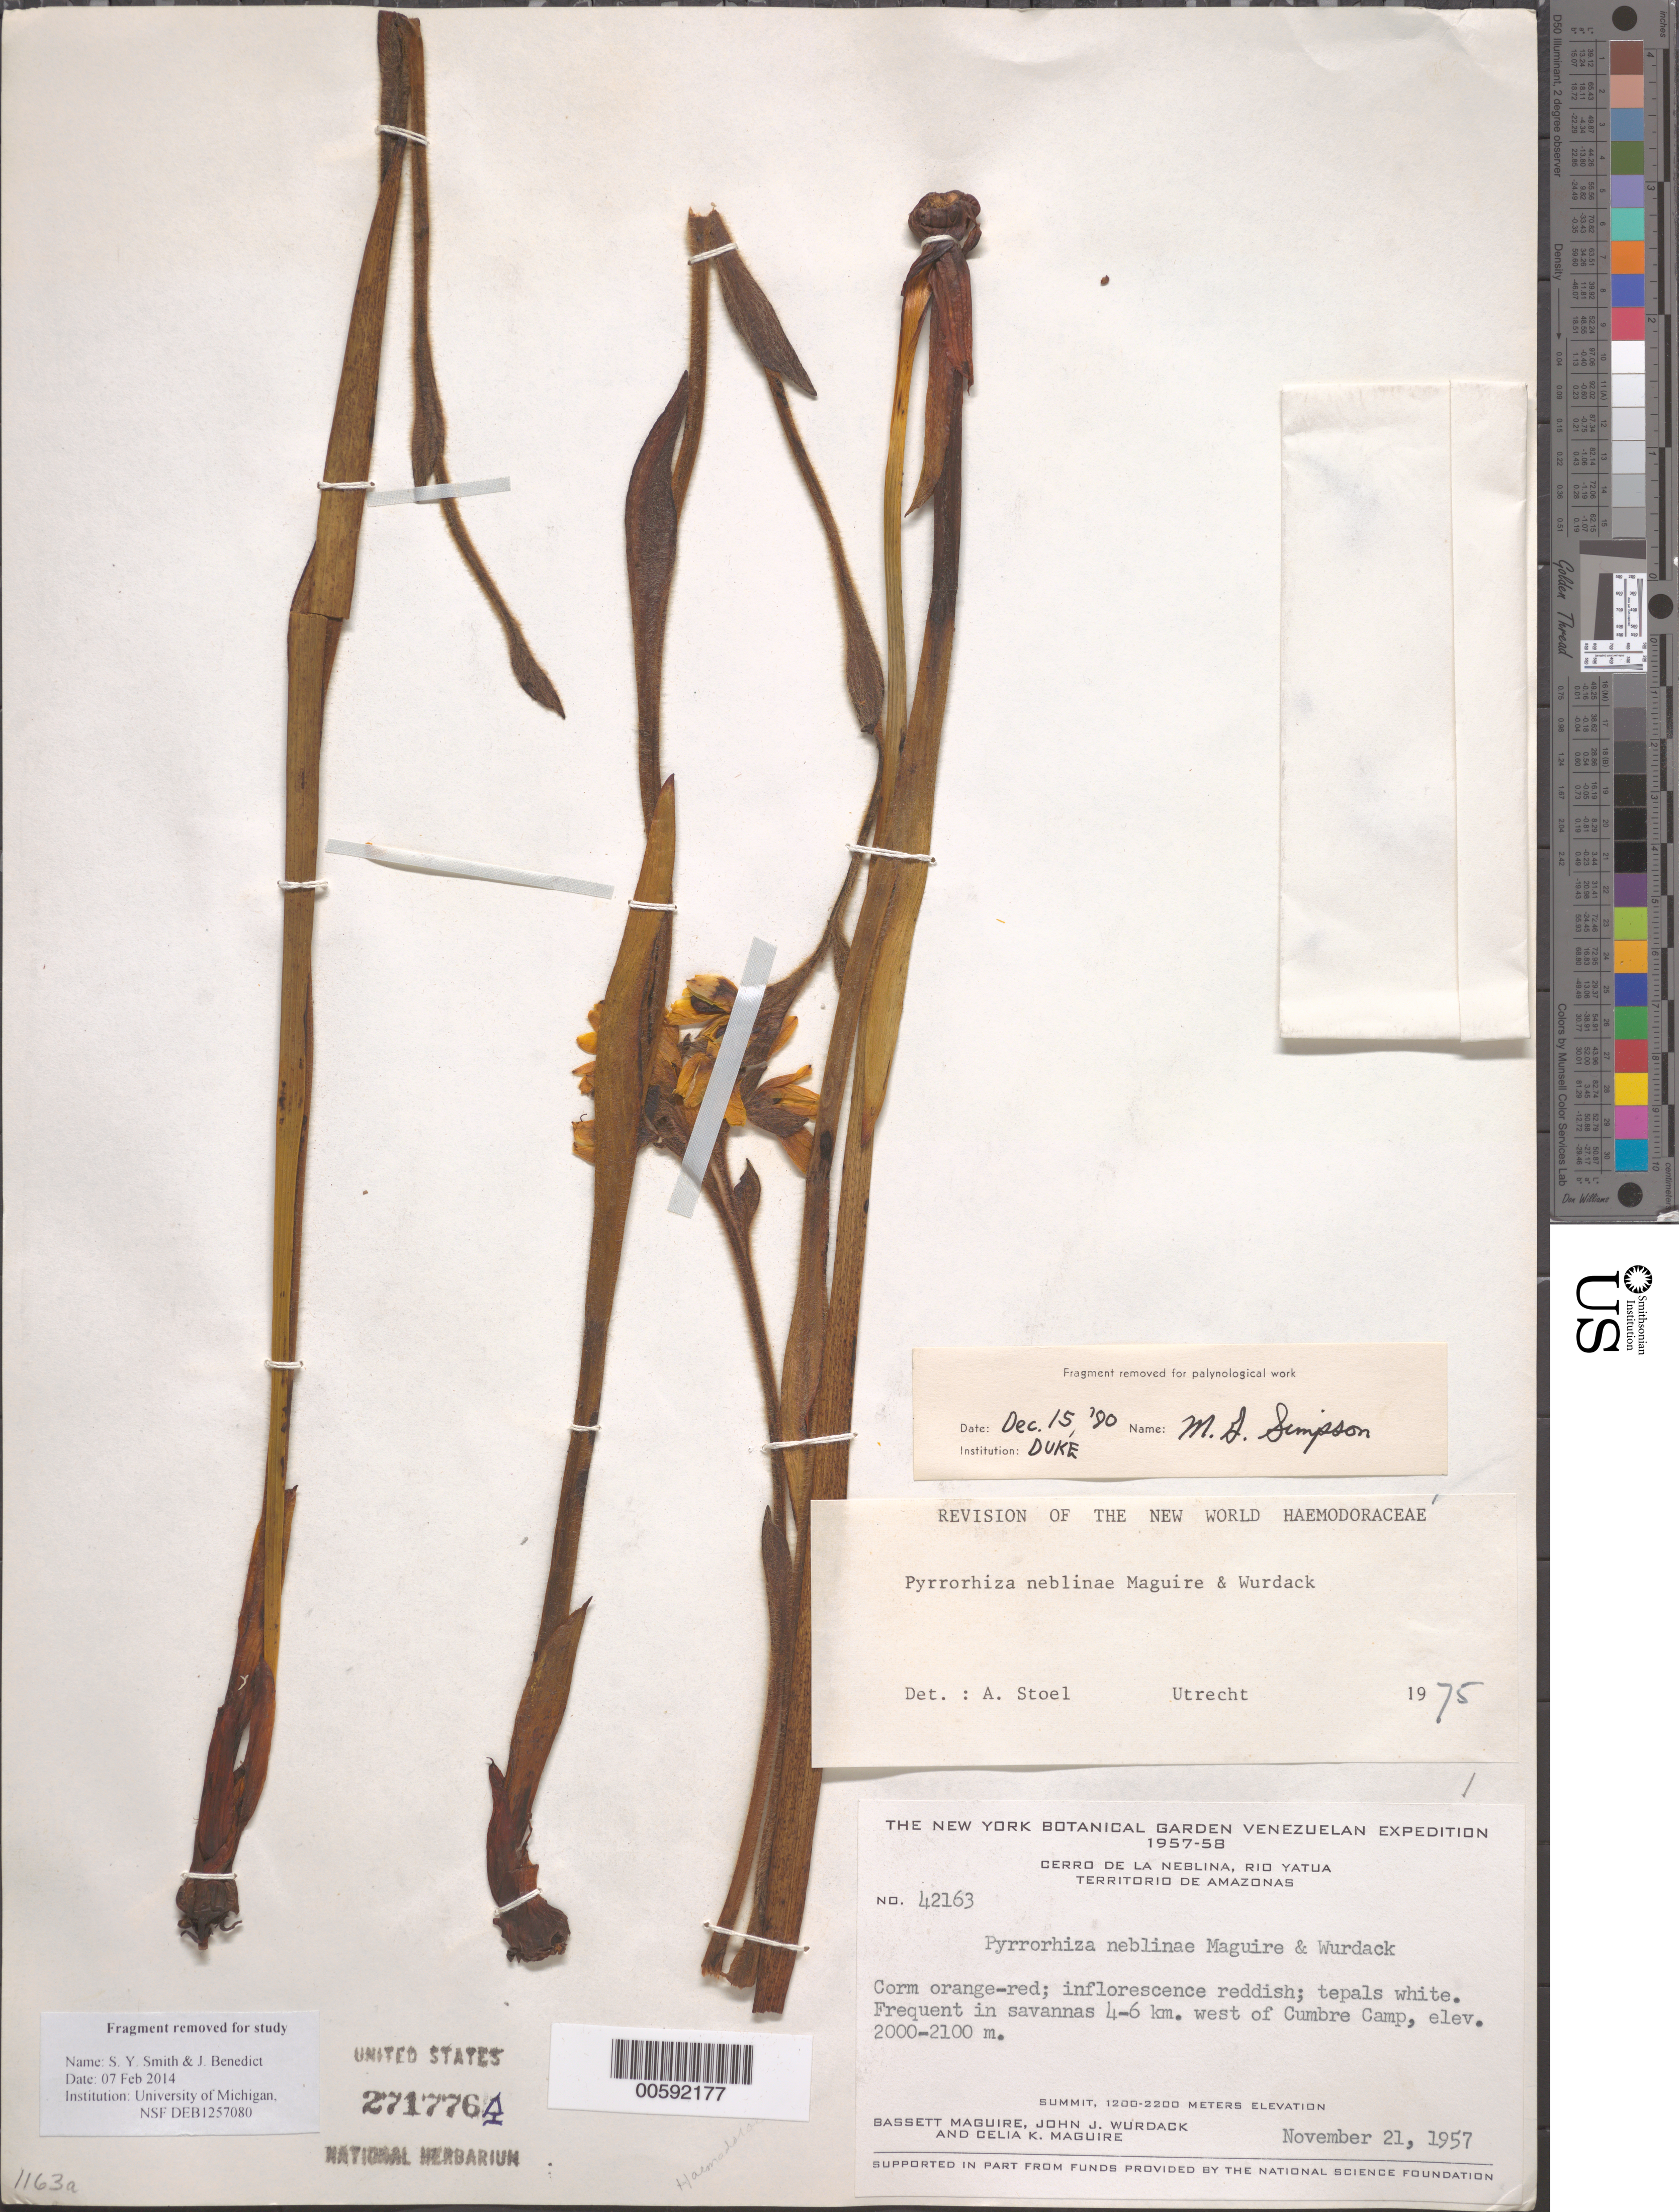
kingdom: Plantae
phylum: Tracheophyta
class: Liliopsida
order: Commelinales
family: Haemodoraceae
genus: Pyrrorhiza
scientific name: Pyrrorhiza neblinae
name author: Maguire & Wurdack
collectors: B. Maguire, J. J. Wurdack & C. K. Maguire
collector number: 42163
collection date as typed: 21 Nov 1957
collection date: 1957-11-21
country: Venezuela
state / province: Amazonas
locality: Cerro de la Neblina, Rio Yatua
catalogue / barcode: US 2717764